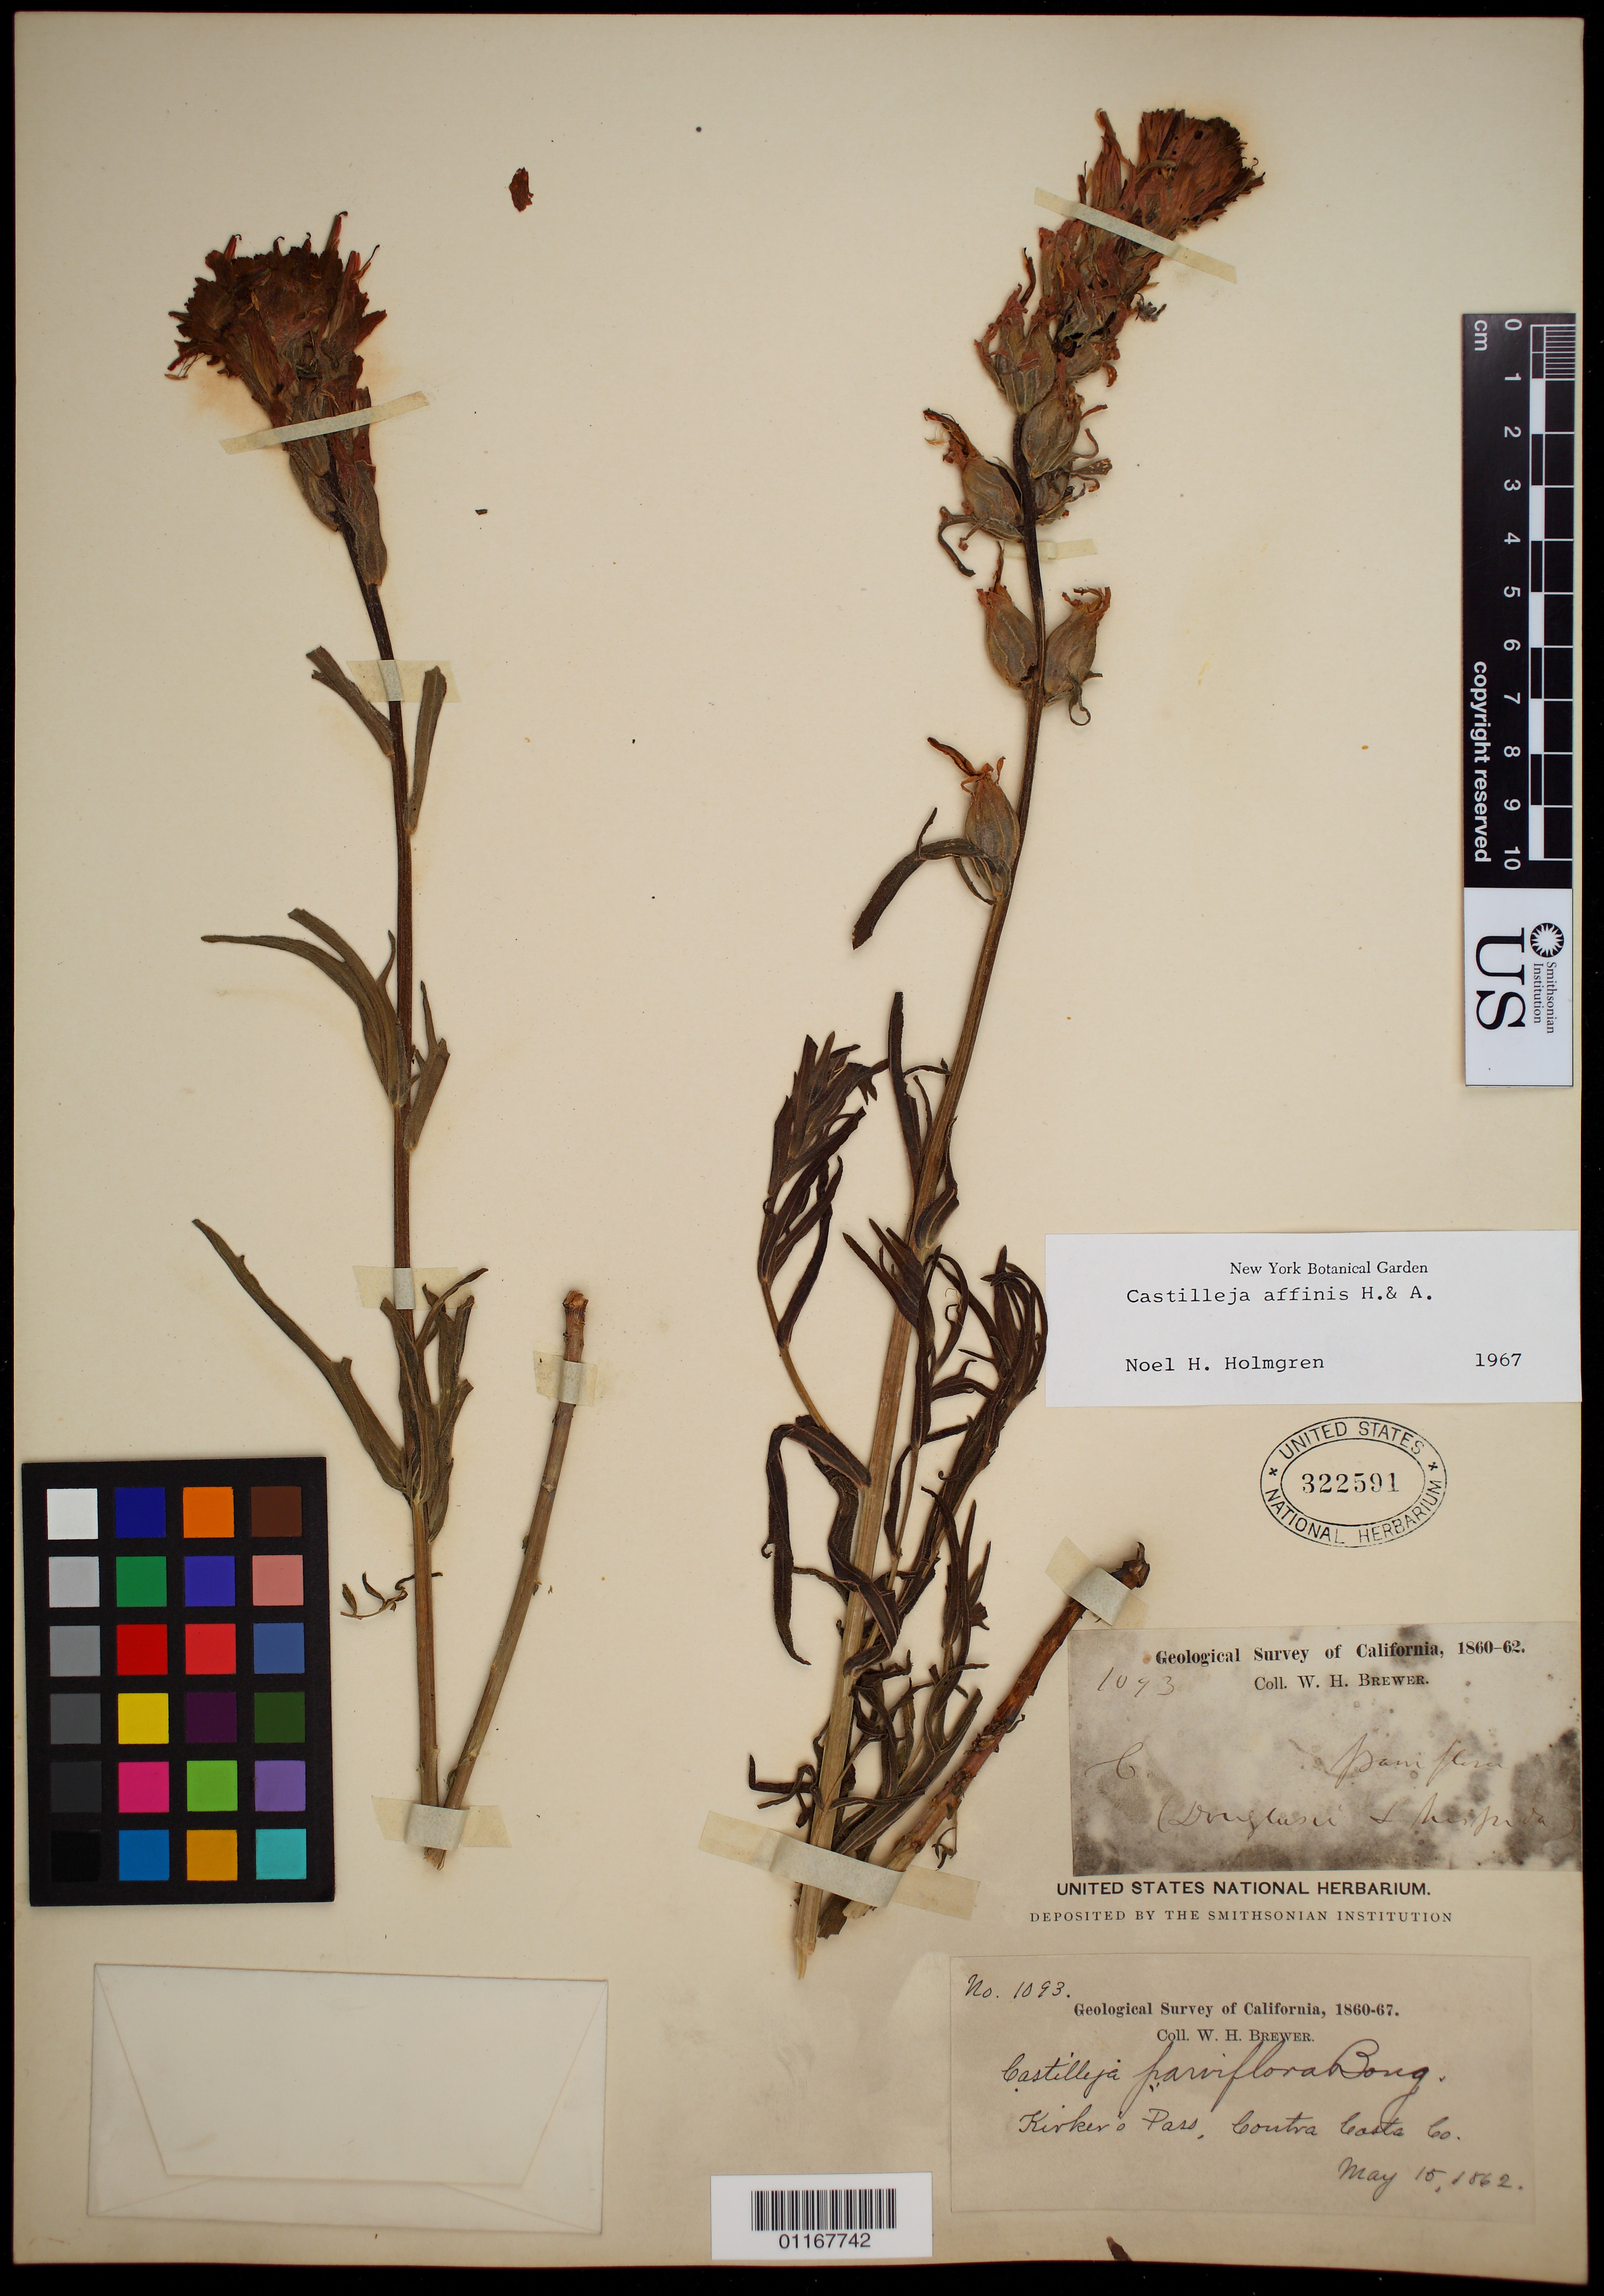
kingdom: Plantae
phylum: Tracheophyta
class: Magnoliopsida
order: Lamiales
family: Orobanchaceae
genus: Castilleja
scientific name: Castilleja affinis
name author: Hook. & Arn.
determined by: Holmgren, N. H., (NY), New York Botanical Garden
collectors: W. H. Brewer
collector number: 1093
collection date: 1862-05-15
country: United States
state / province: California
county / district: Contra Costa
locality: Kirker's Pass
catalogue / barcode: US 322591